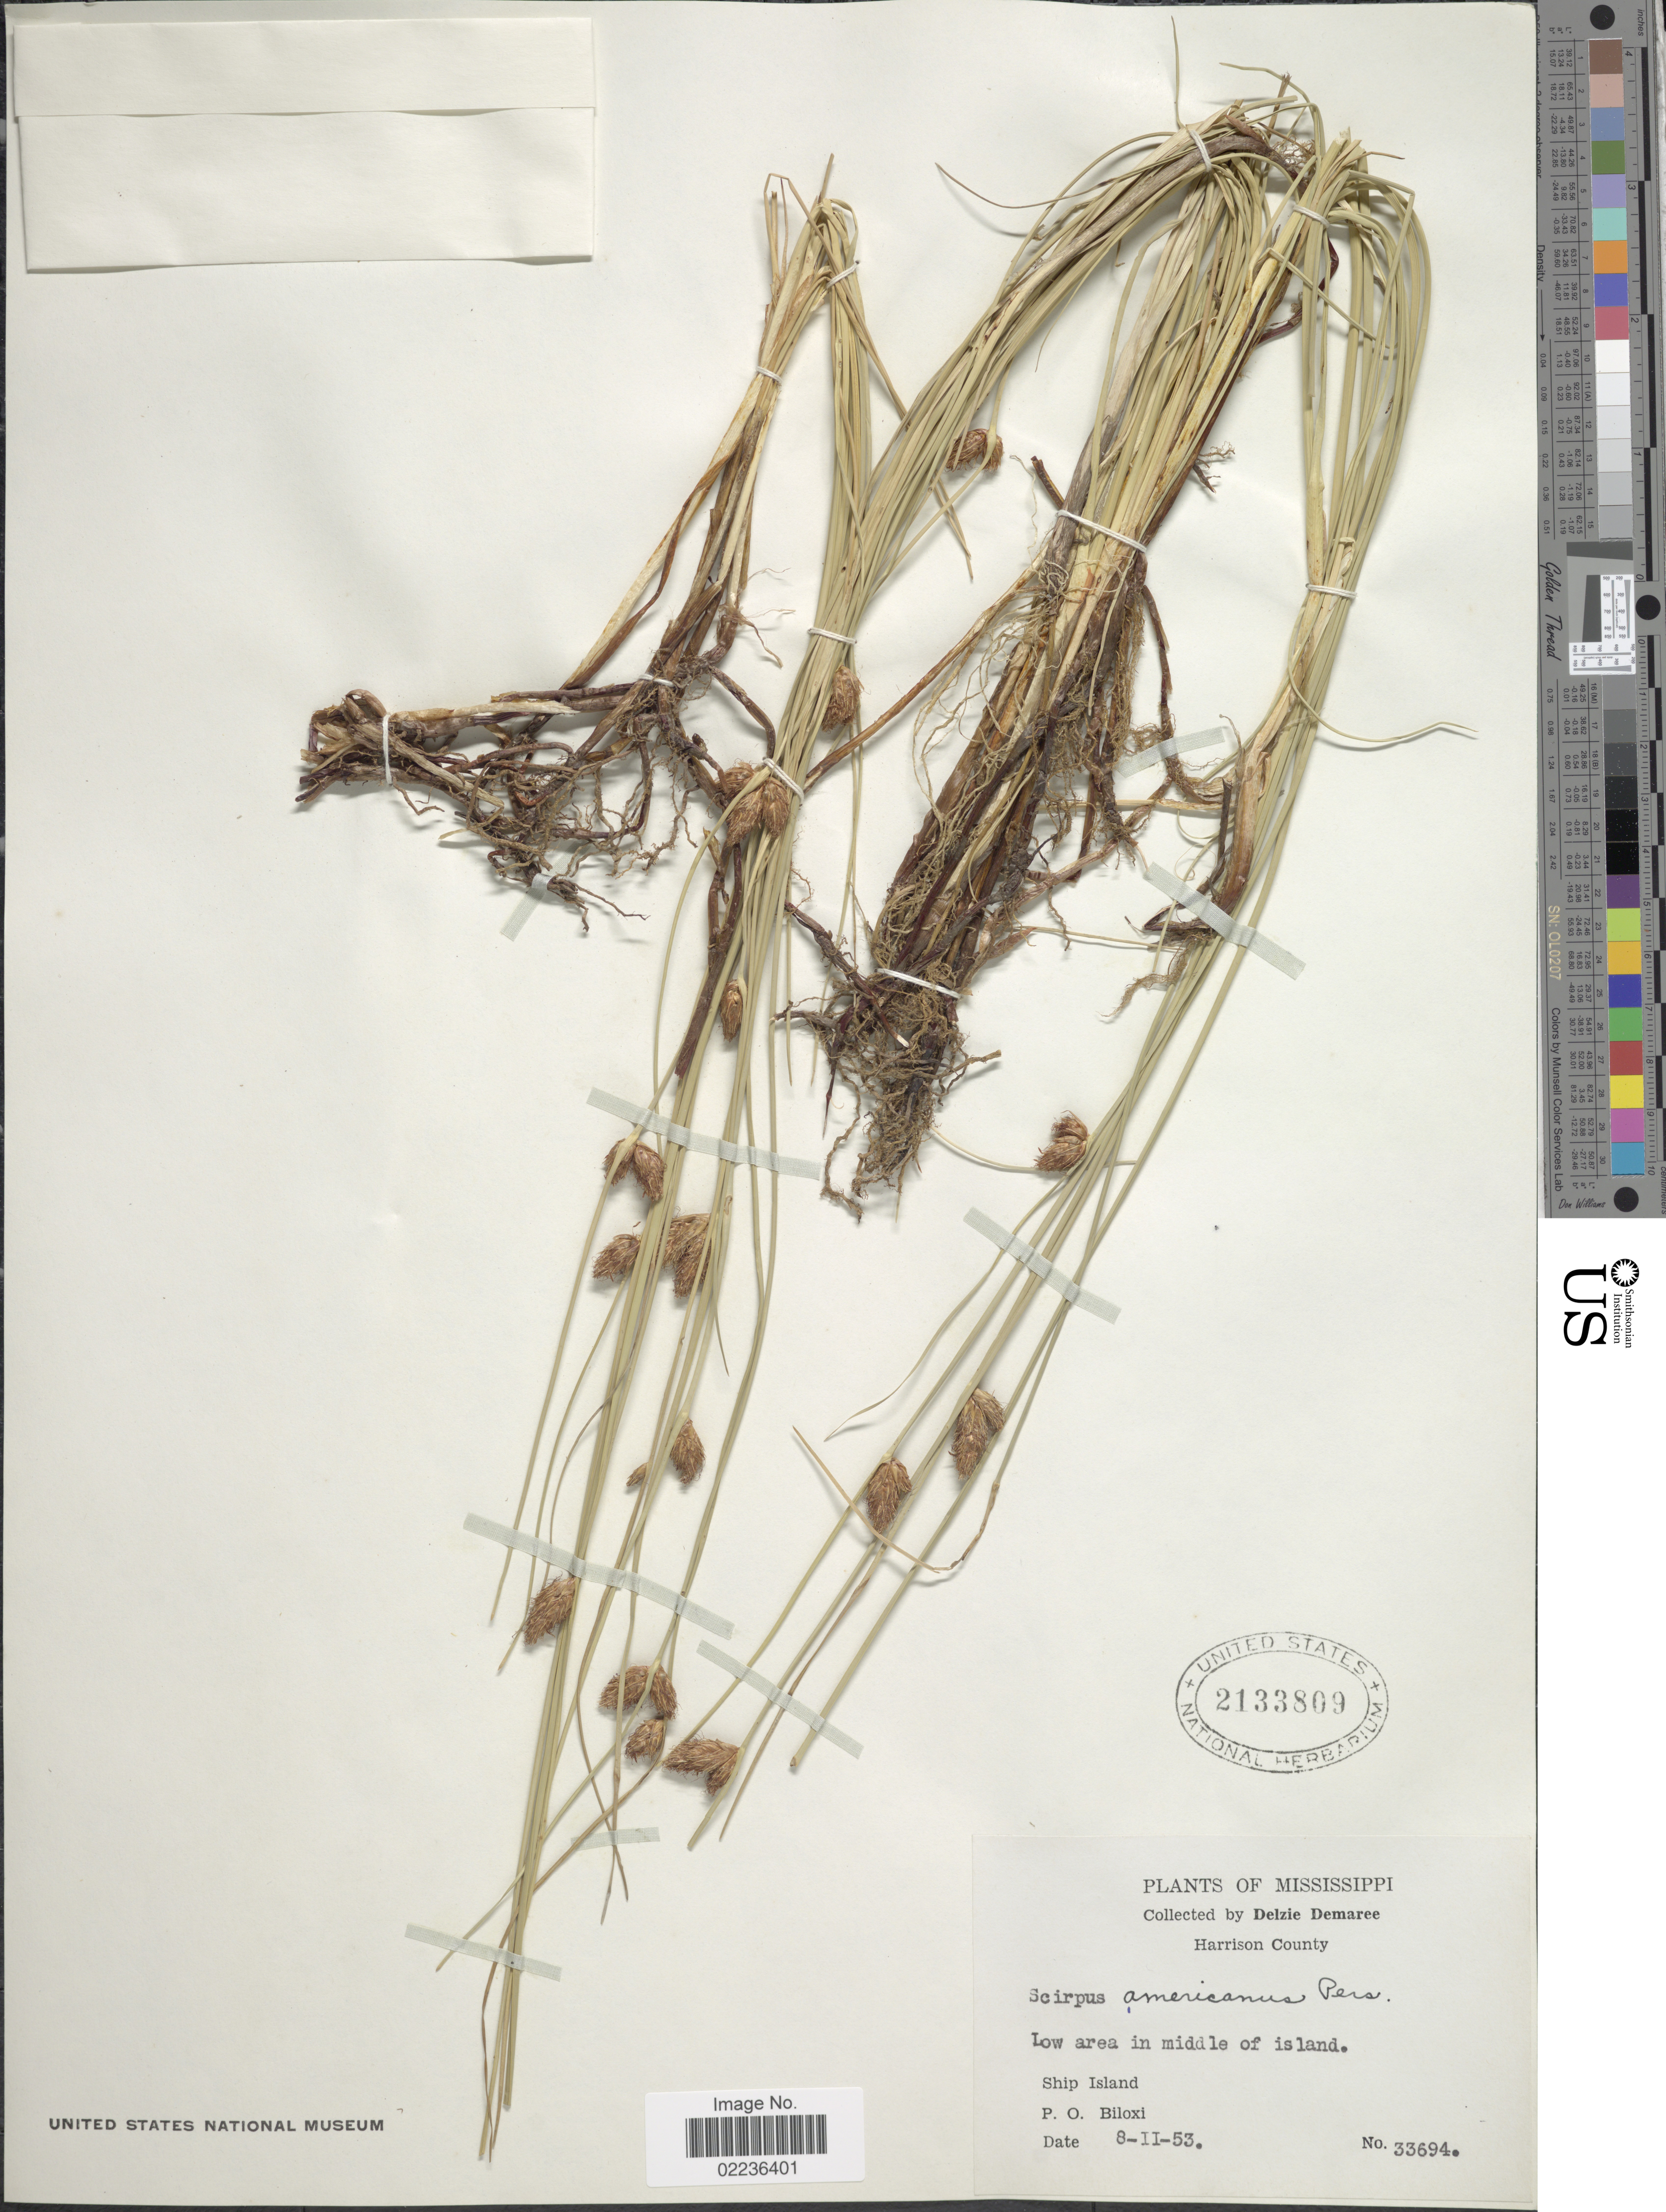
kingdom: Plantae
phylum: Tracheophyta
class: Liliopsida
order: Poales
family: Cyperaceae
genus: Schoenoplectus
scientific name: Schoenoplectus pungens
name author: (Vahl) Palla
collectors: D. Demaree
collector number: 33694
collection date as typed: Transcribed d/m/y: 8/2/53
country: United States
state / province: Mississippi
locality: Harrison County, low area in middle of island, Ship Island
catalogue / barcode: US 2133809